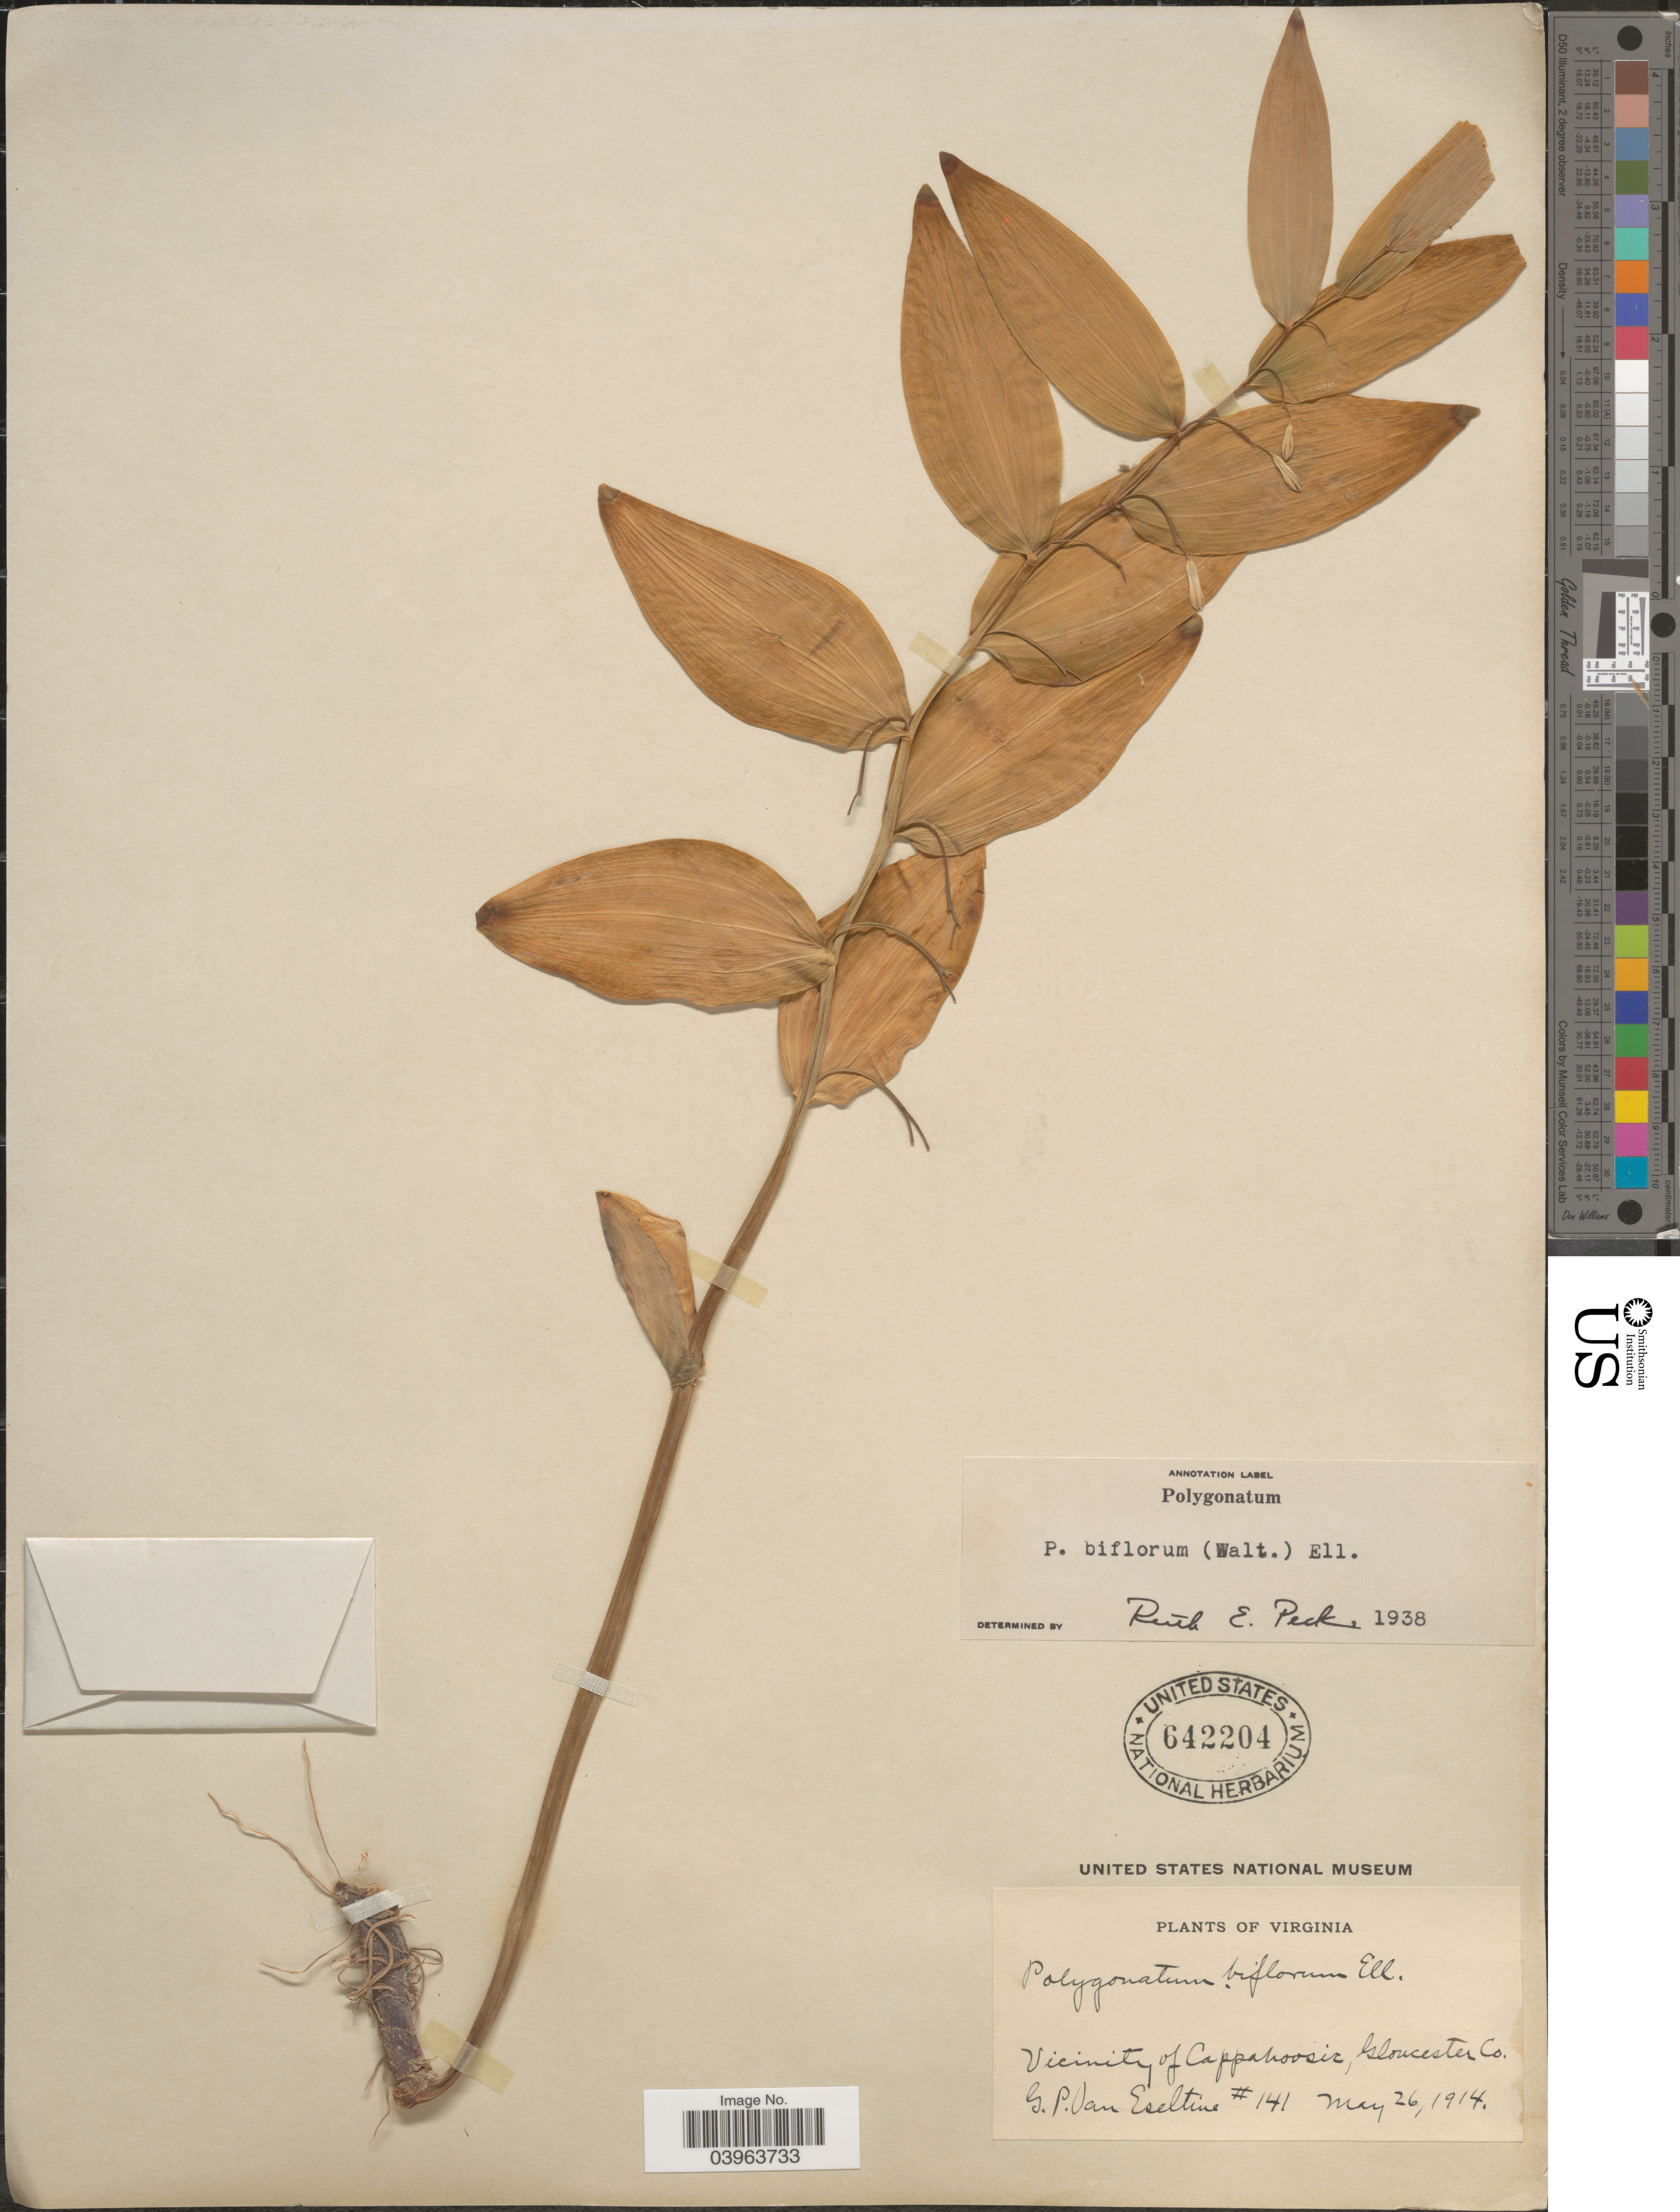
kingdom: Plantae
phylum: Tracheophyta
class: Liliopsida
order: Asparagales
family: Asparagaceae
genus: Polygonatum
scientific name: Polygonatum biflorum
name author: (Walter) Elliott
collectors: G. P. Van Eseltine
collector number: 141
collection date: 1914-05-26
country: United States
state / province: Virginia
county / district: Gloucester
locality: Vicinity of Cappahoosic, Gloucester Co.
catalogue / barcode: US 642204